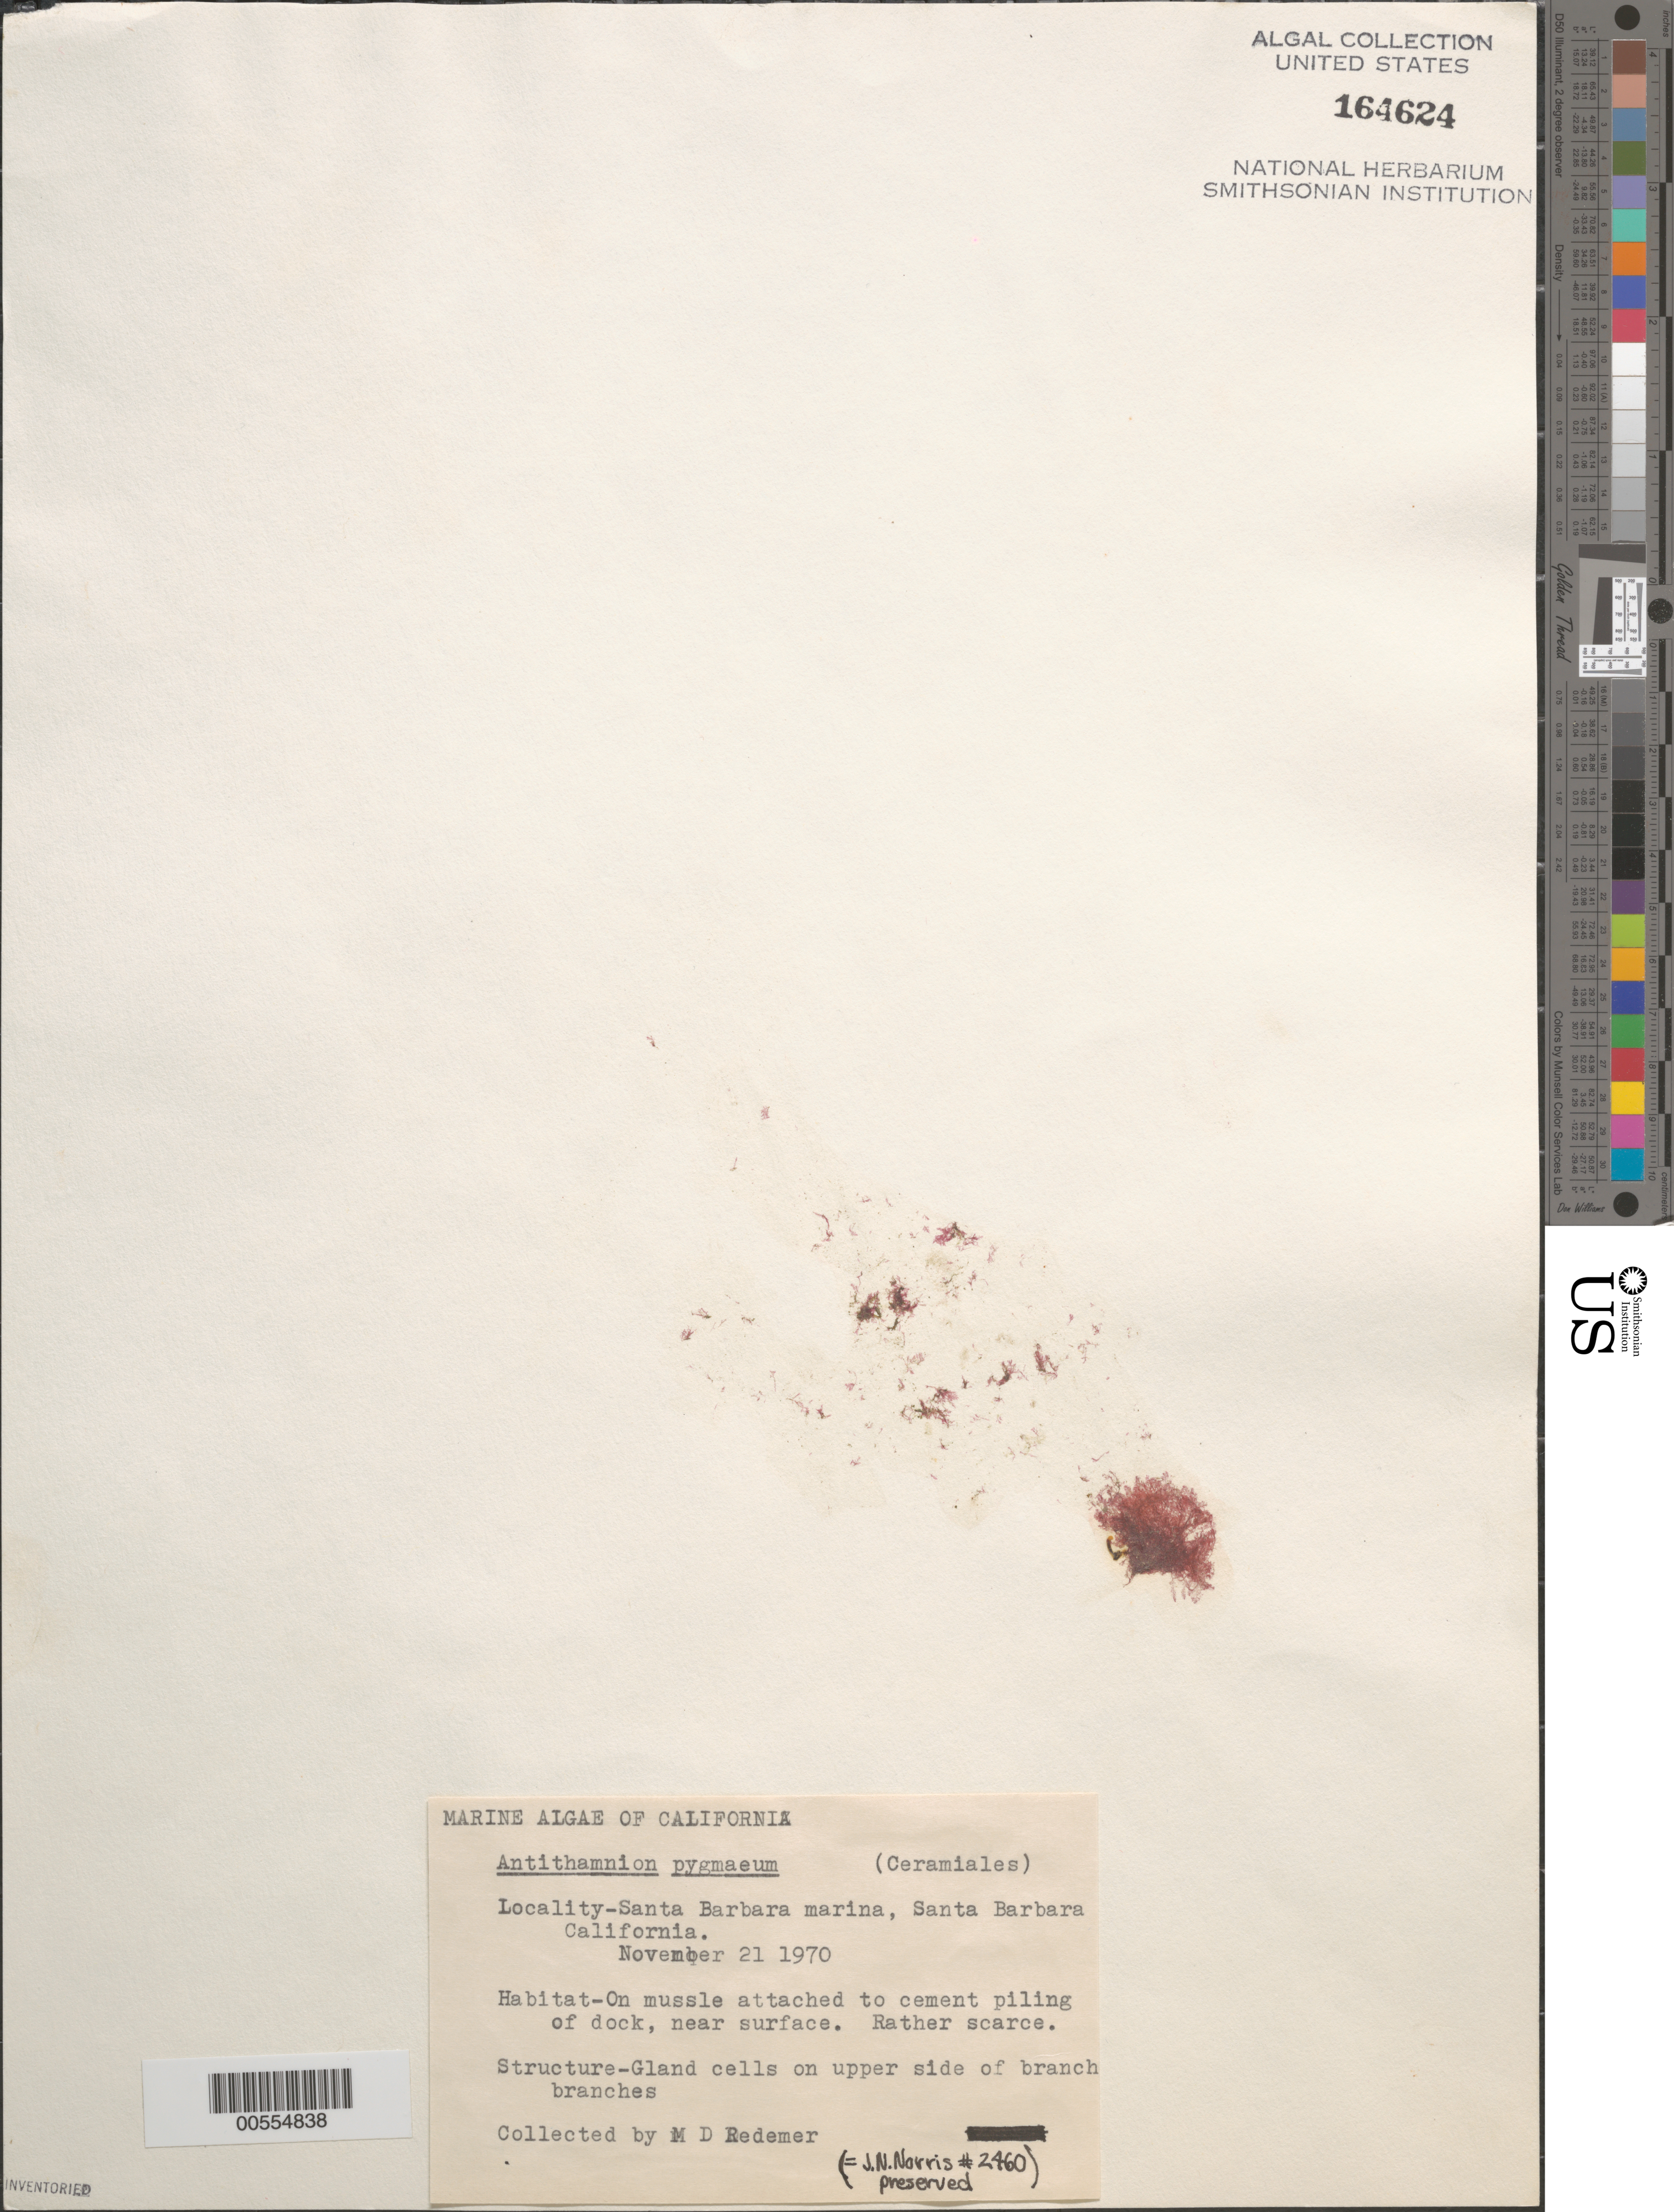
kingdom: Plantae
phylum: Rhodophyta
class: Florideophyceae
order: Ceramiales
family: Ceramiaceae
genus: Antithamnion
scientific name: Antithamnion densum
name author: (Suhr) M. Howe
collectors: M. Redemer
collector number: Jn-2460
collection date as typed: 21 Nov 1970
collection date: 1970-11-21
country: United States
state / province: California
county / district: Santa Barbara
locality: Santa Barbara, Santa Barbara marina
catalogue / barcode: US 164624